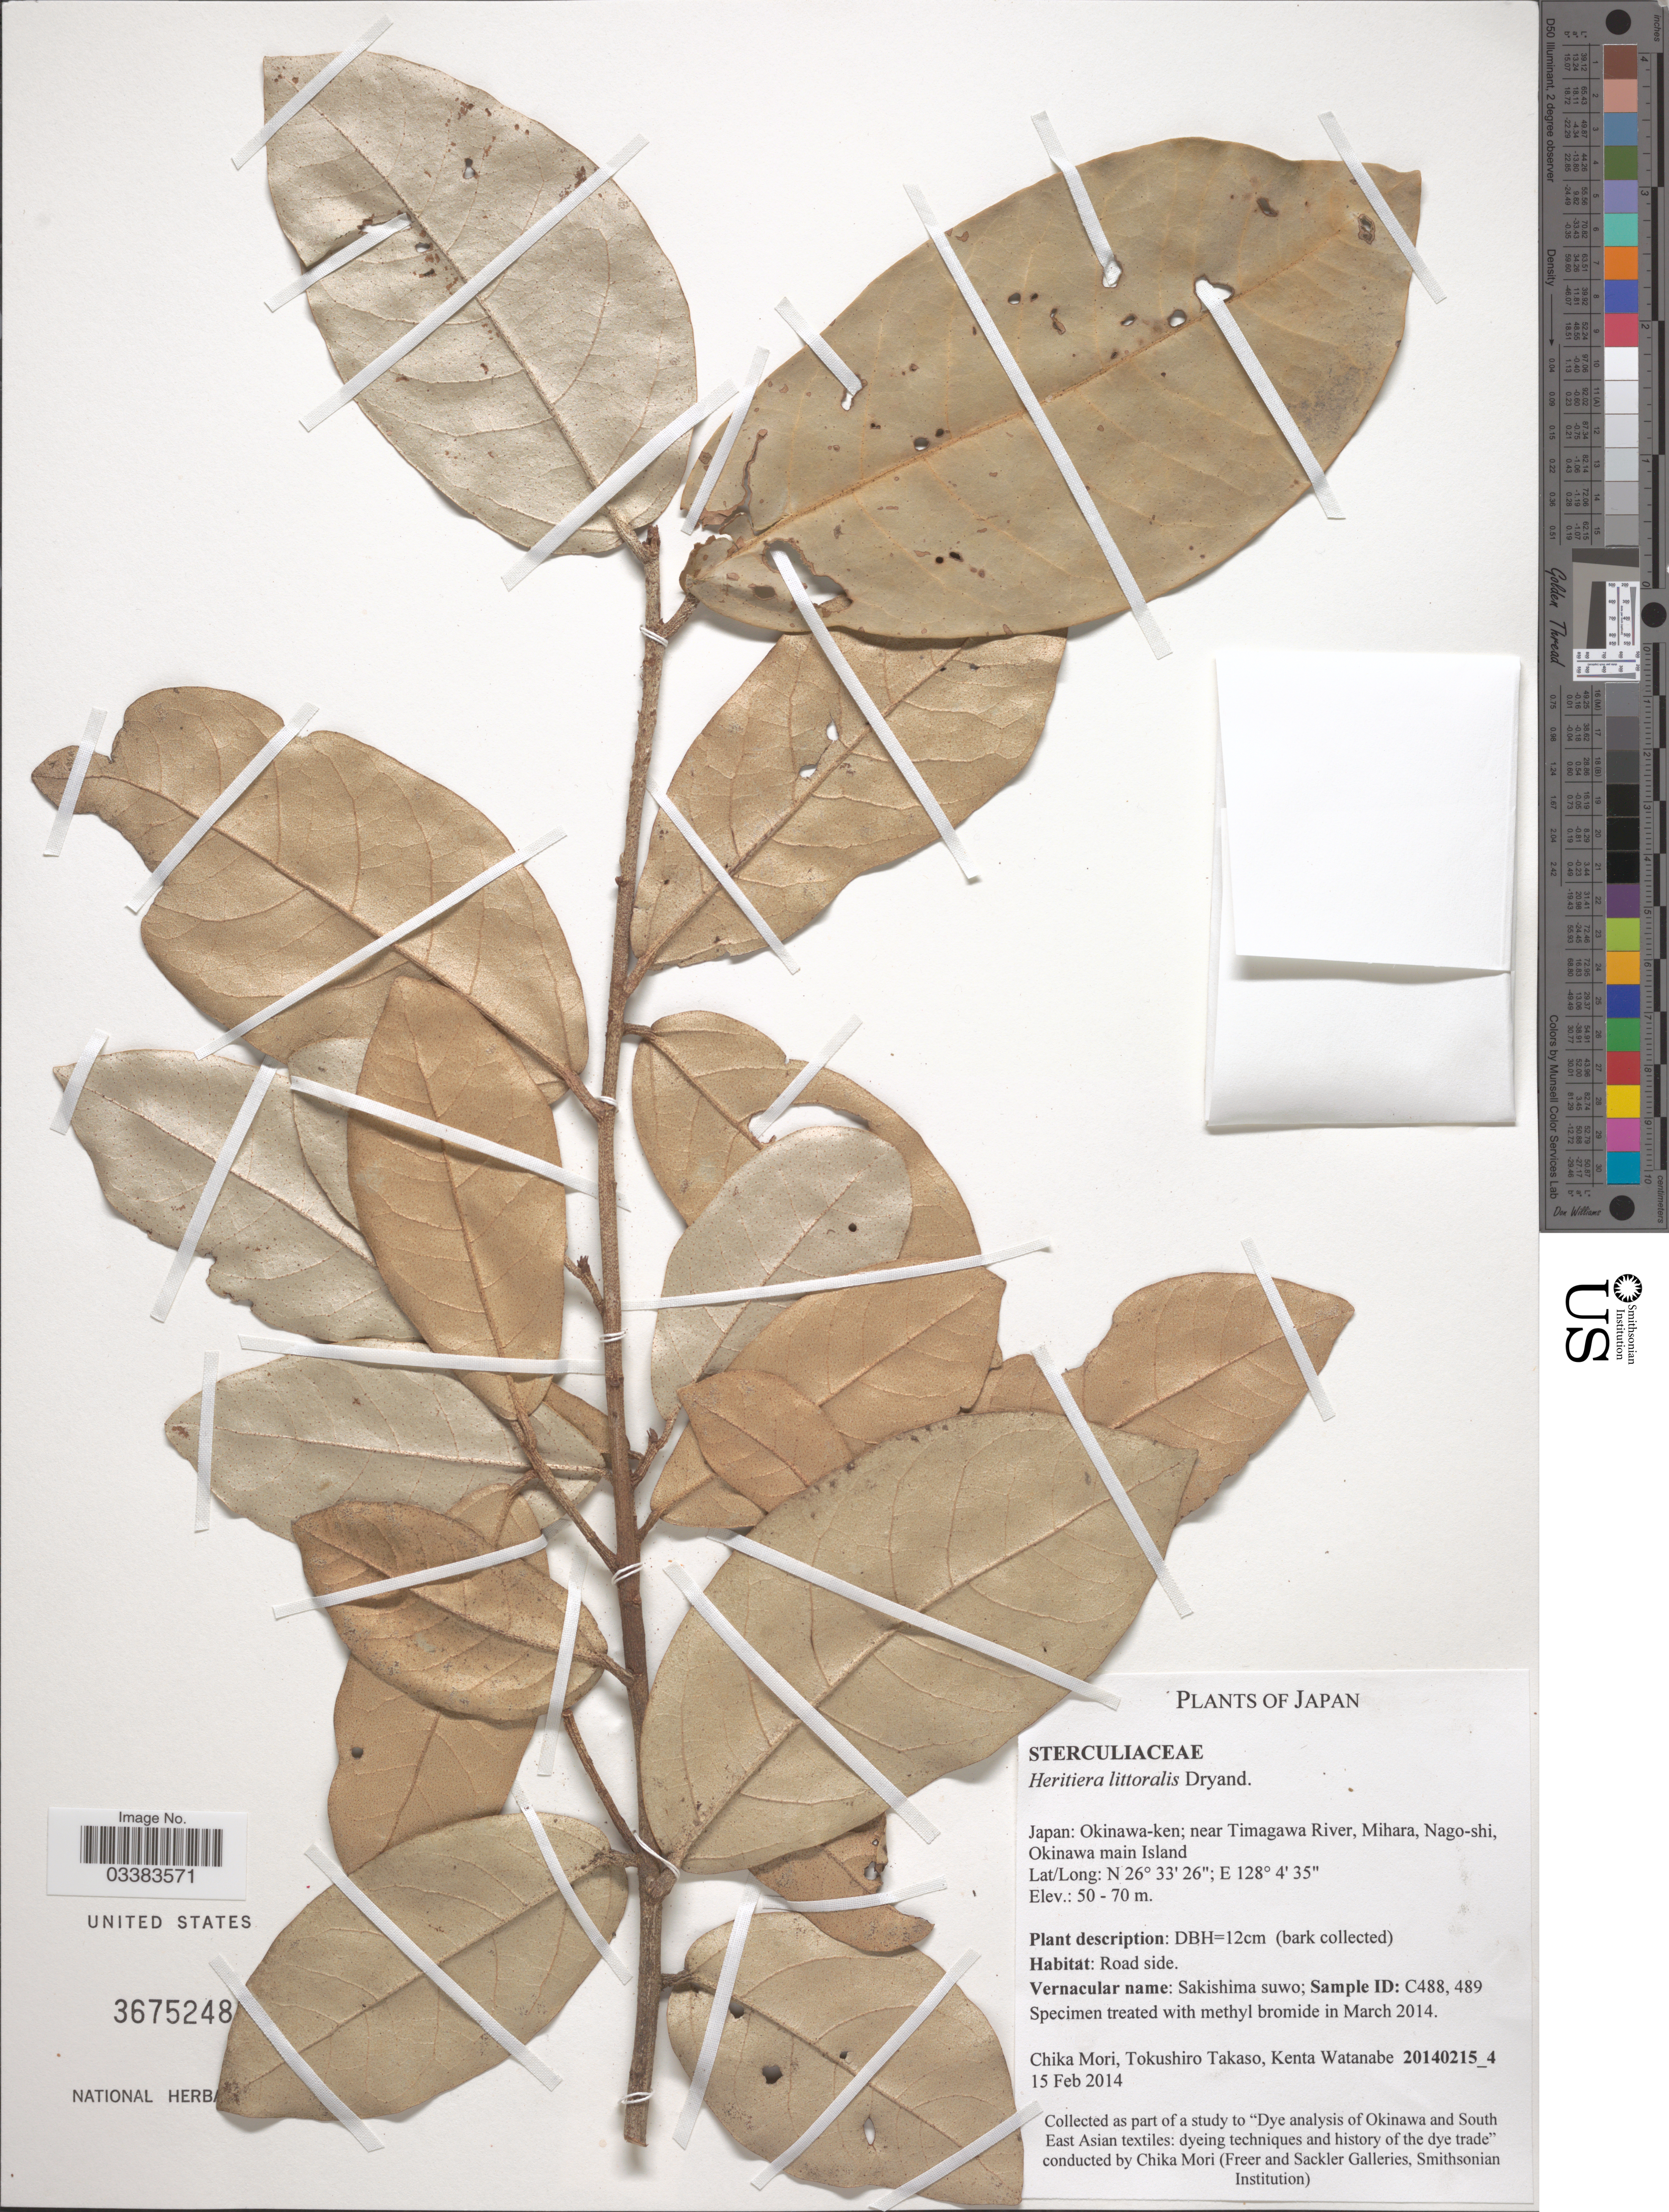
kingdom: Plantae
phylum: Tracheophyta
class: Magnoliopsida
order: Malvales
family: Malvaceae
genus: Heritiera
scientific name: Heritiera littoralis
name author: Aiton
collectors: C. Mori, T. Takaso & K. Watanabe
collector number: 20140215_4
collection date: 2014-02-15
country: Japan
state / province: Okinawa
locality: Okinawa-ken; near Timagawa River, Mihara, Nago-shi, Okinawa main Island.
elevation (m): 50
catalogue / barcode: US 3675248